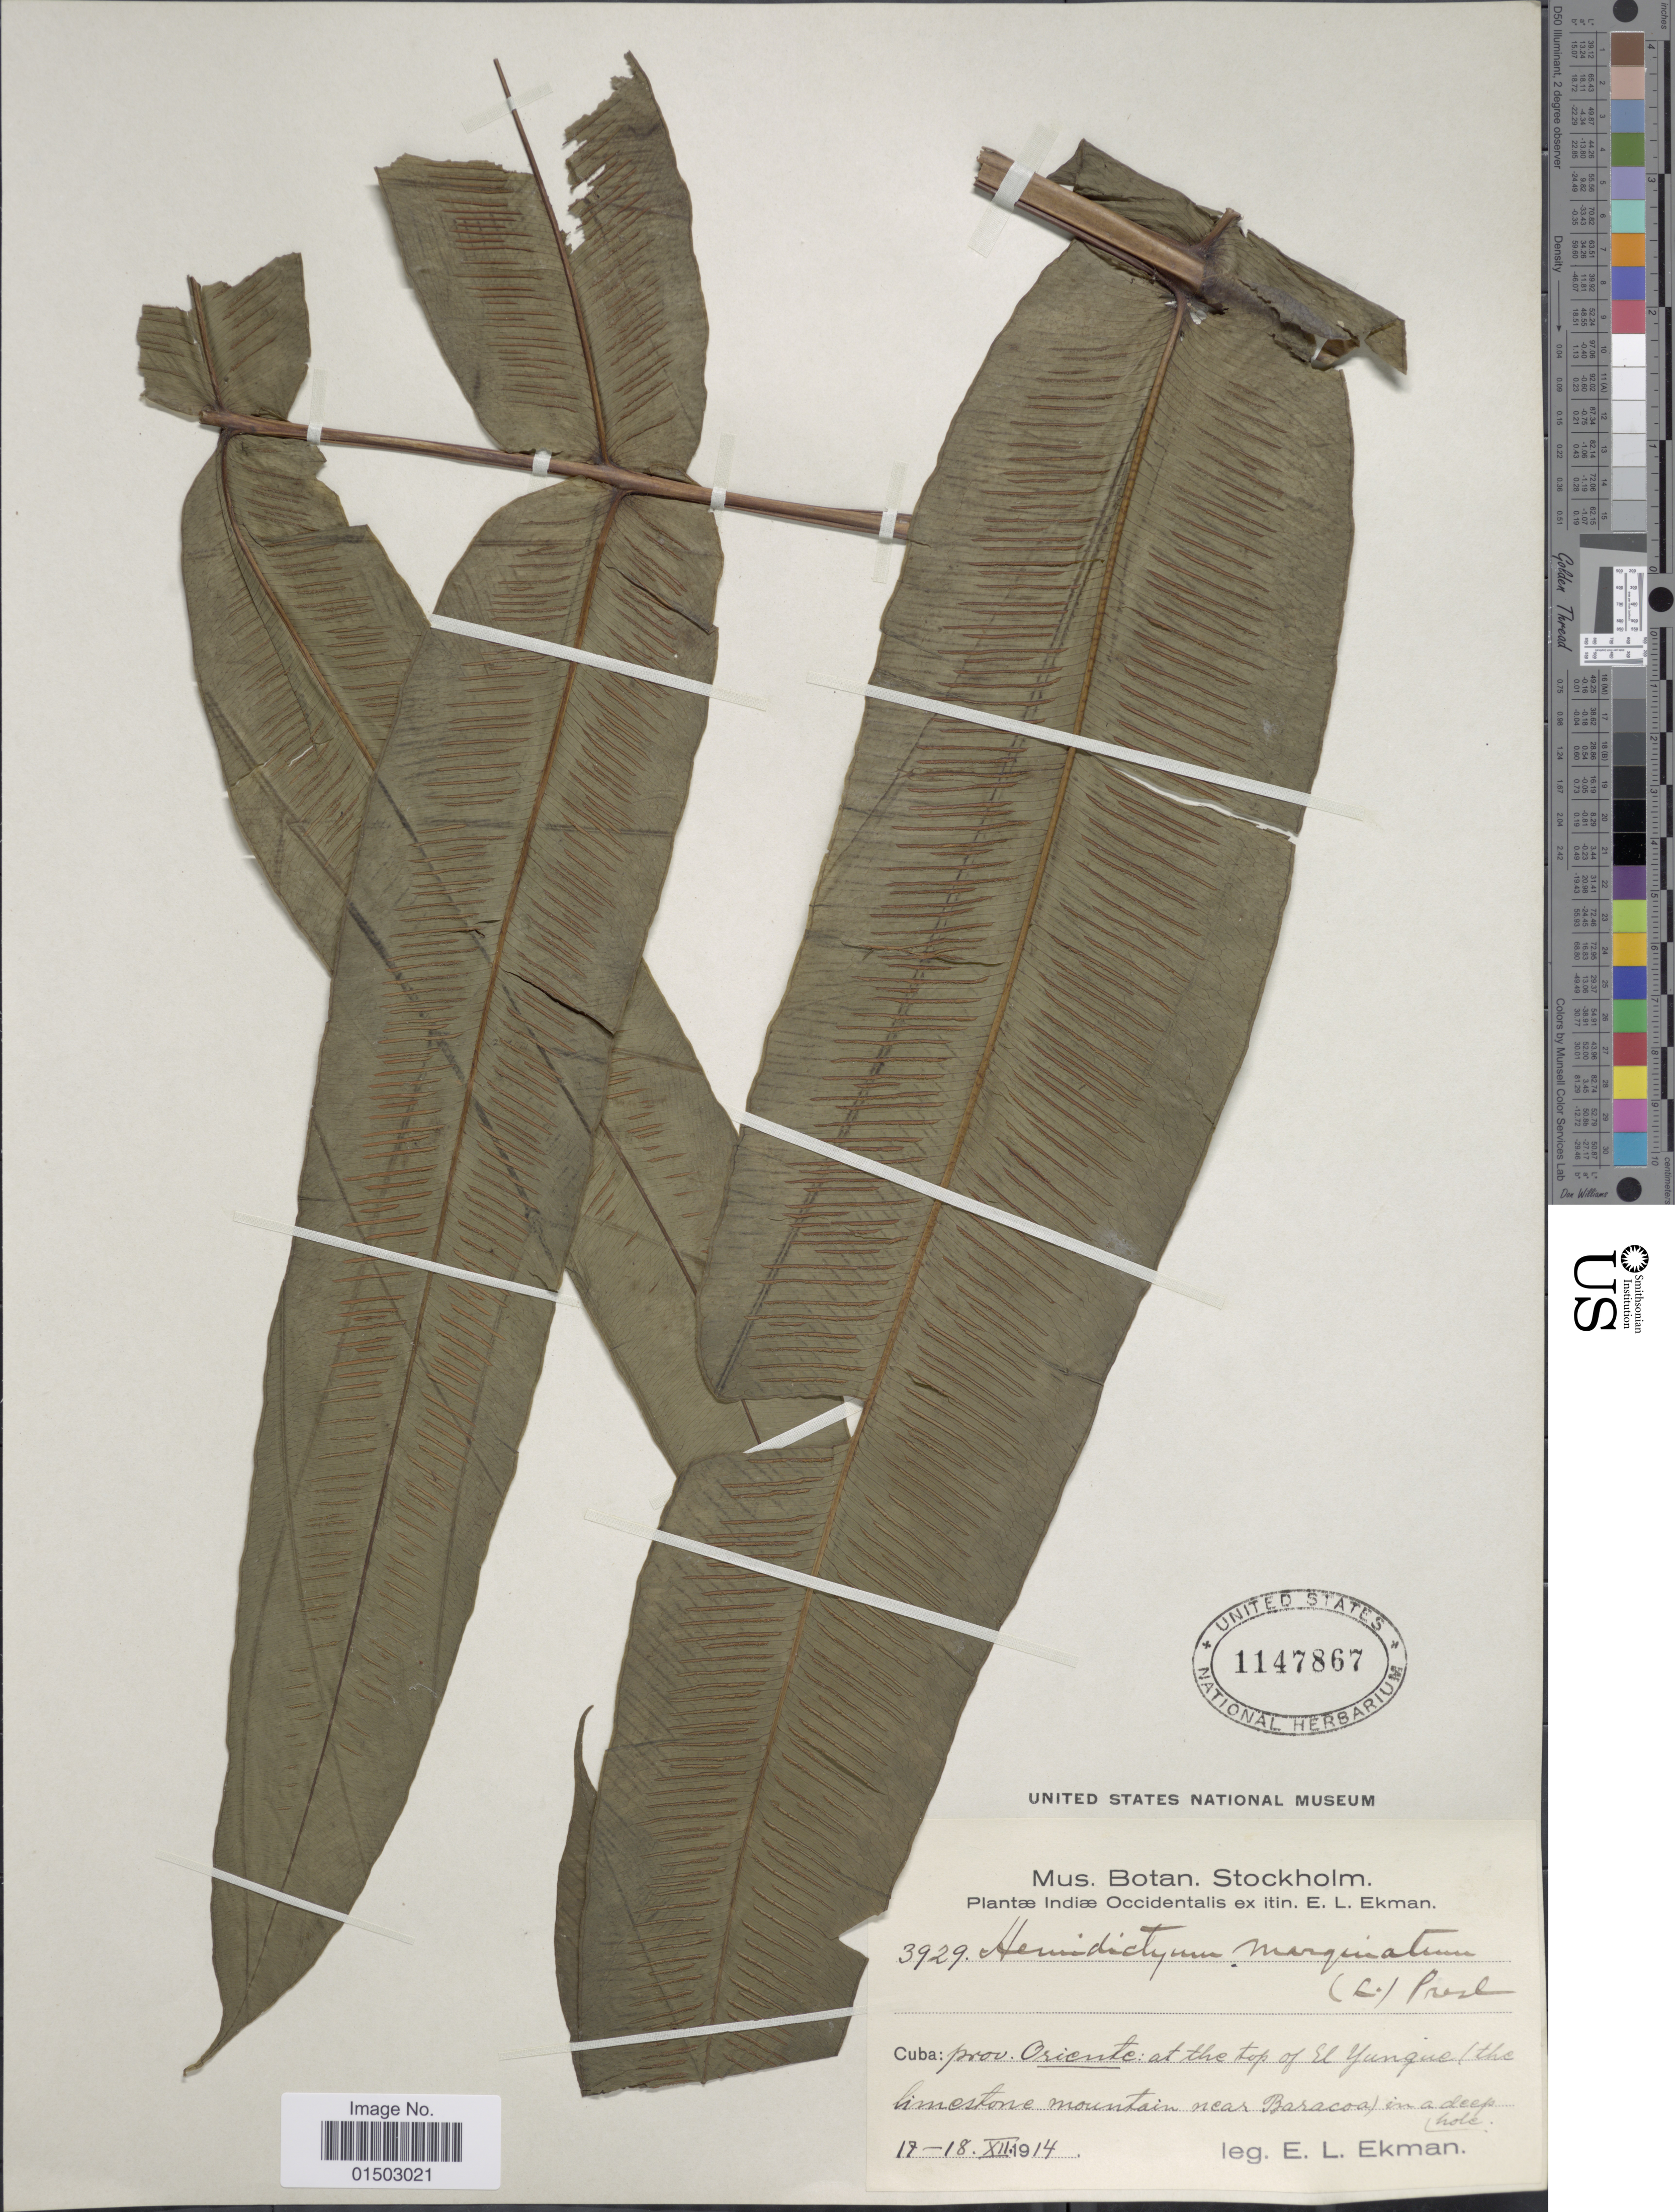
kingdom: Plantae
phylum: Tracheophyta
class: Polypodiopsida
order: Polypodiales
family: Hemidictyaceae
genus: Hemidictyum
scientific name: Hemidictyum marginatum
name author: (L.) C. Presl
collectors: E. L. Ekman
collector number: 3929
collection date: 1914-12-17/1914-12-18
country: Cuba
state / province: Oriente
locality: Prov. Oriente. At the top of El Yunque (the limestone mountain near Baracoa) in a deep hole.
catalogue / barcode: US 1147867